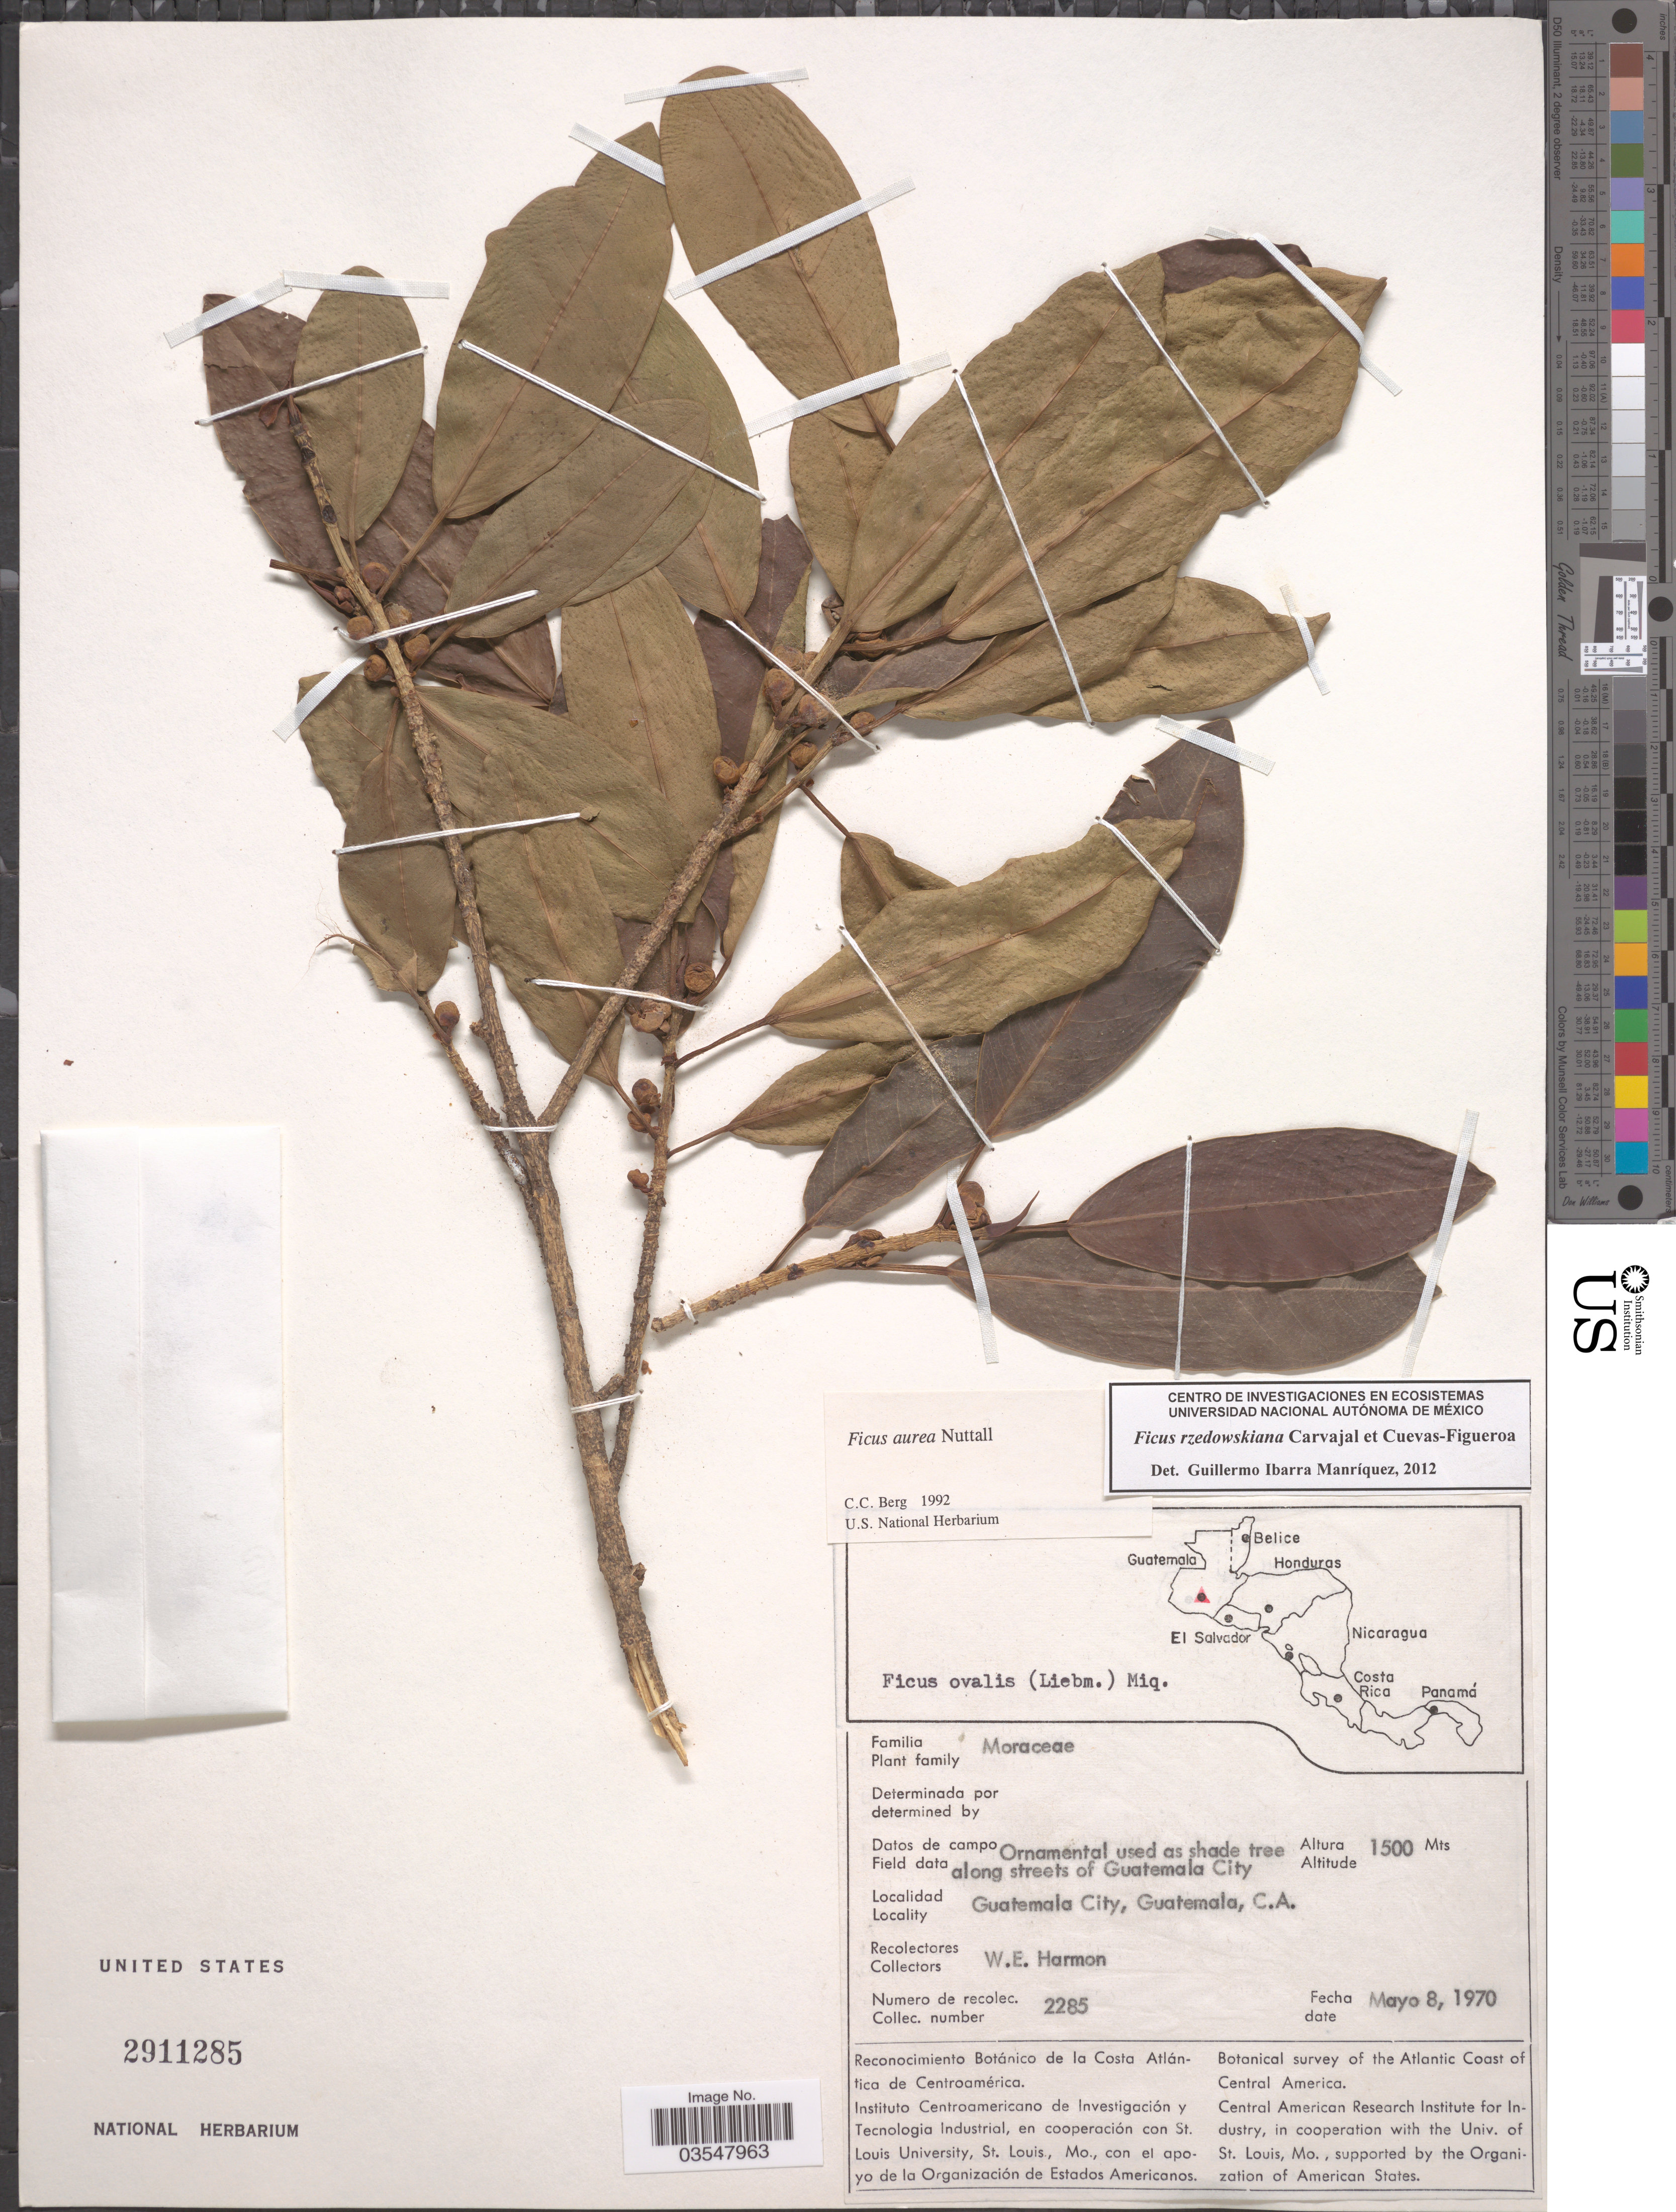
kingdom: Plantae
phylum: Tracheophyta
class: Magnoliopsida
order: Rosales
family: Moraceae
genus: Ficus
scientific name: Ficus rzedowskiana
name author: Carvajal & Cuev.-Fig.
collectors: W. E. Harmon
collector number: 2285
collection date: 1970-05-08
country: Guatemala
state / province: Guatemala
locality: Along streets of Guatemala City. Guatemala City.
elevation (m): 1500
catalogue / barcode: US 2911285